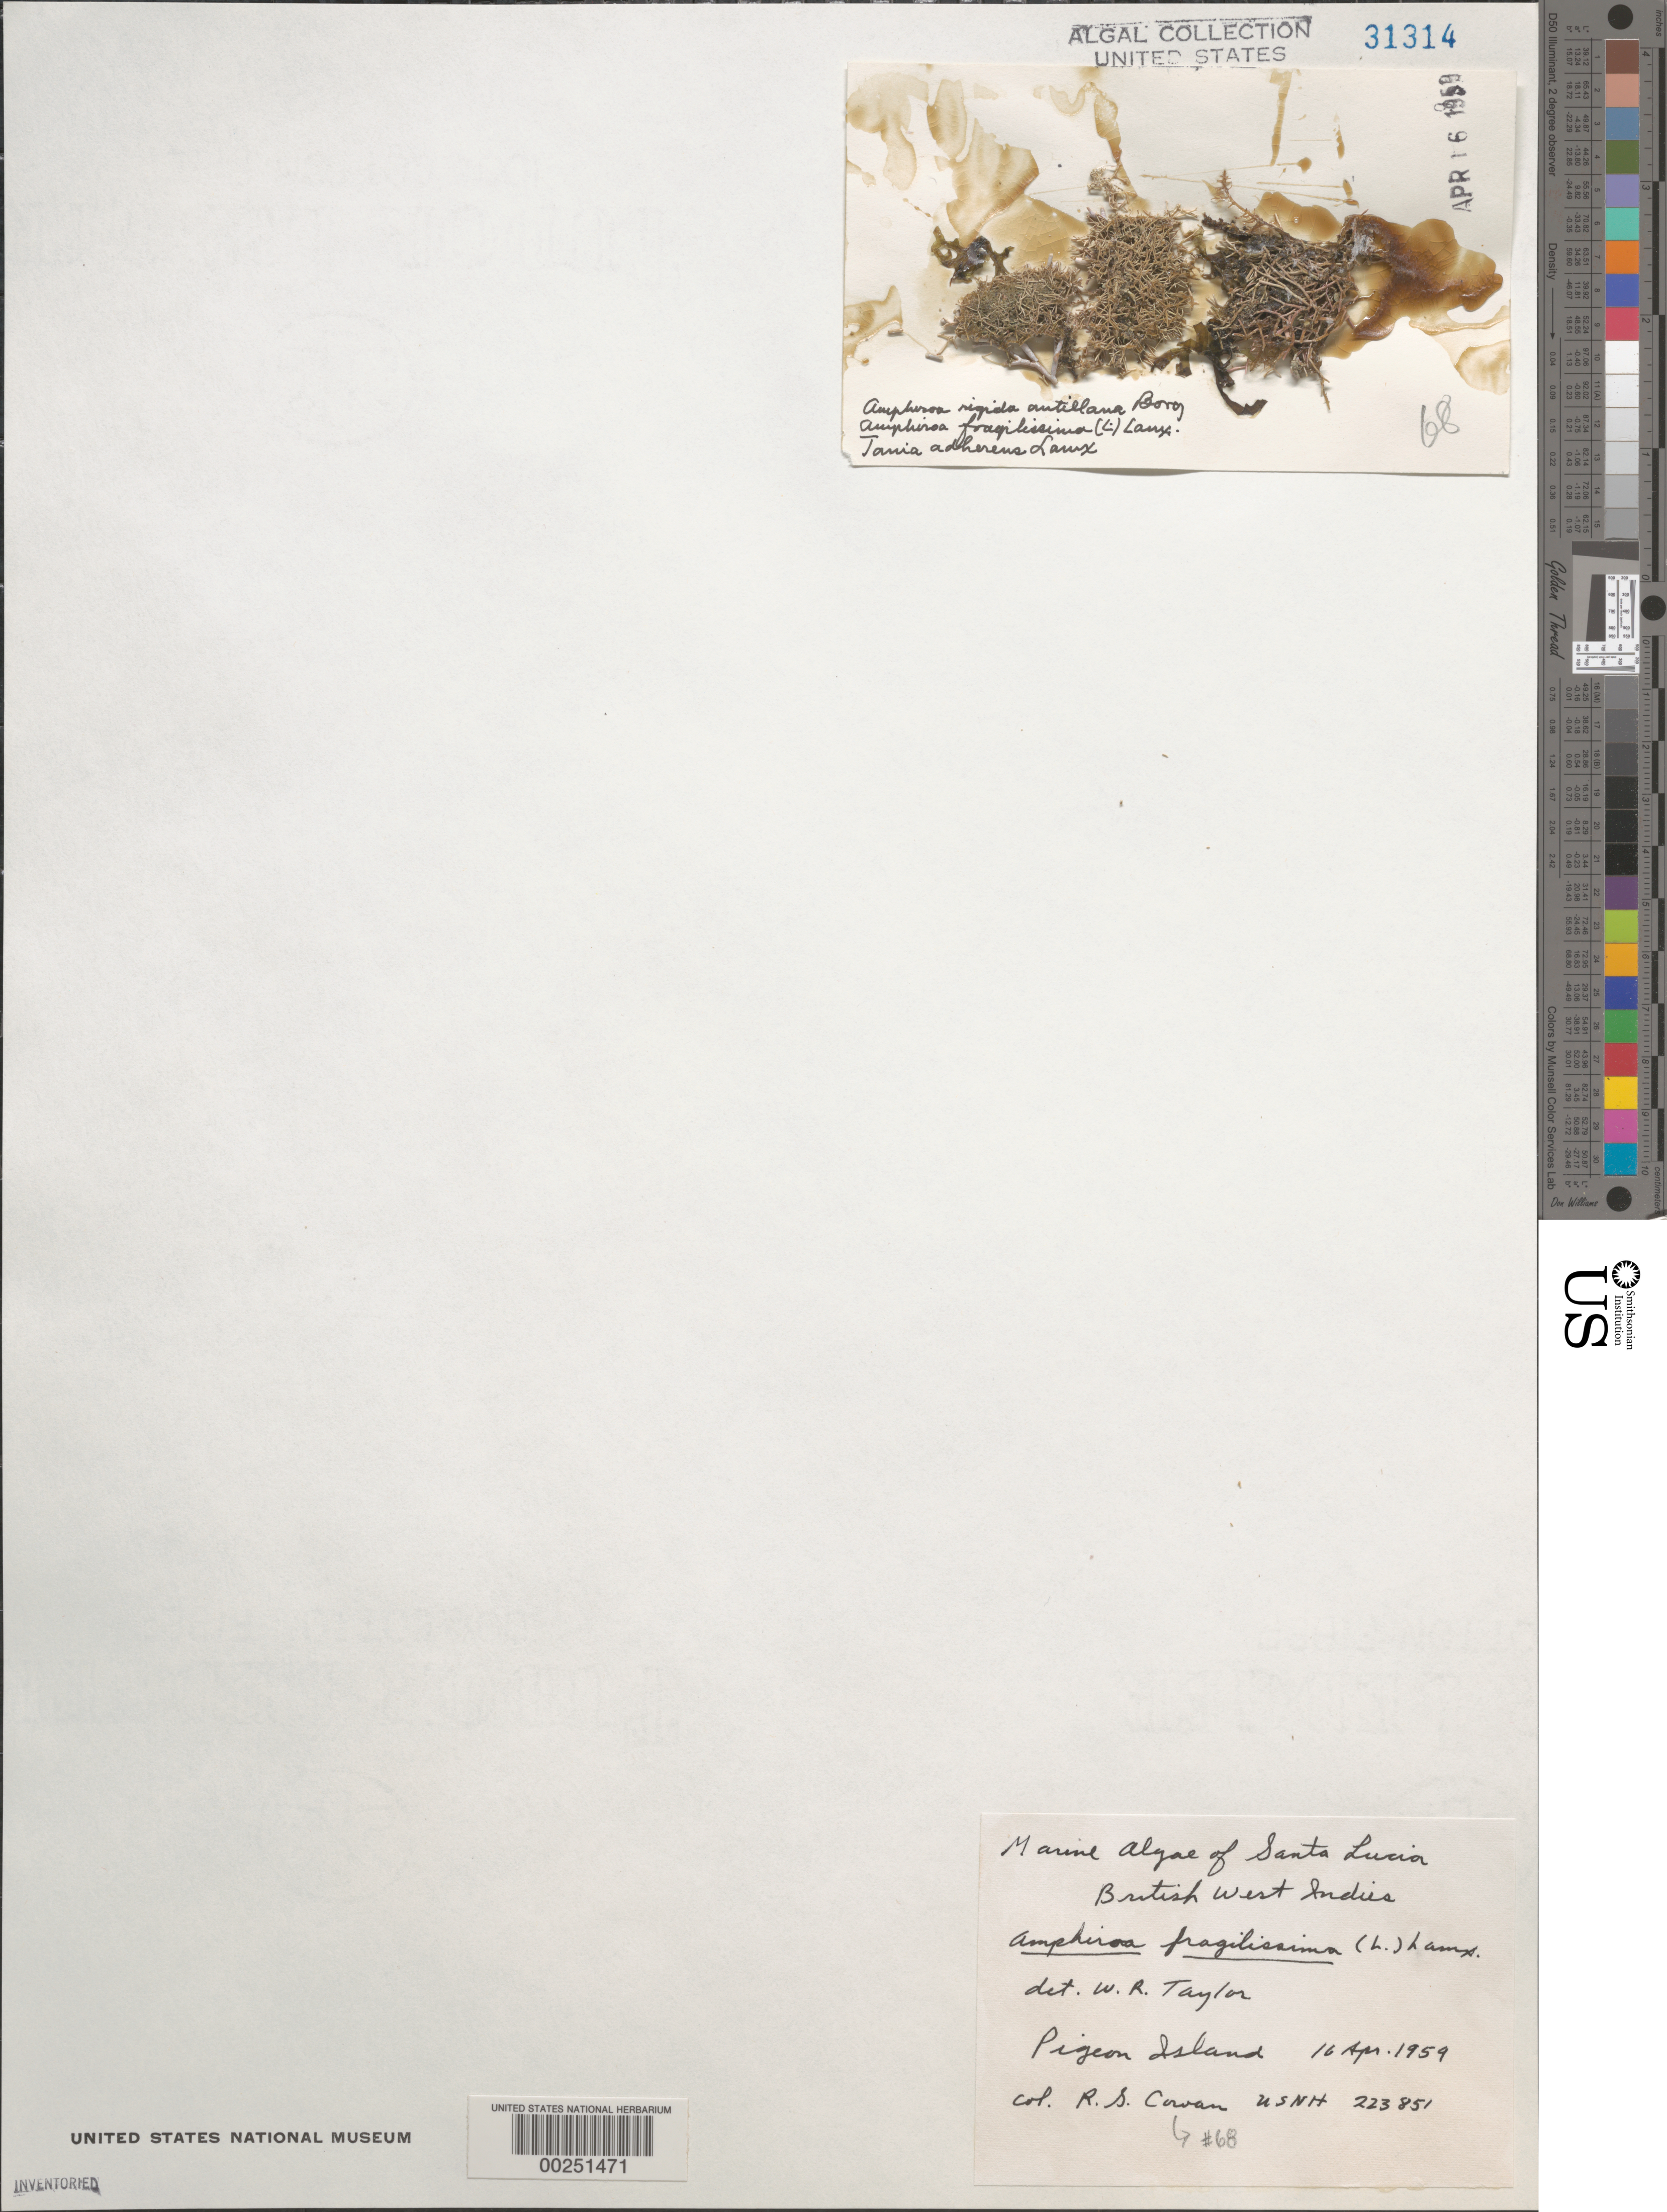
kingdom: Plantae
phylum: Rhodophyta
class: Florideophyceae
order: Corallinales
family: Lithophyllaceae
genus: Amphiroa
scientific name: Amphiroa fragilissima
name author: (L.) J.V.Lamouroux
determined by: Taylor, William R.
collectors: R. S. Cowan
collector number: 68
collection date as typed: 16 Apr 1959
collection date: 1959-04-16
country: St. Lucia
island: Pigeon Island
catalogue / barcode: US 31314